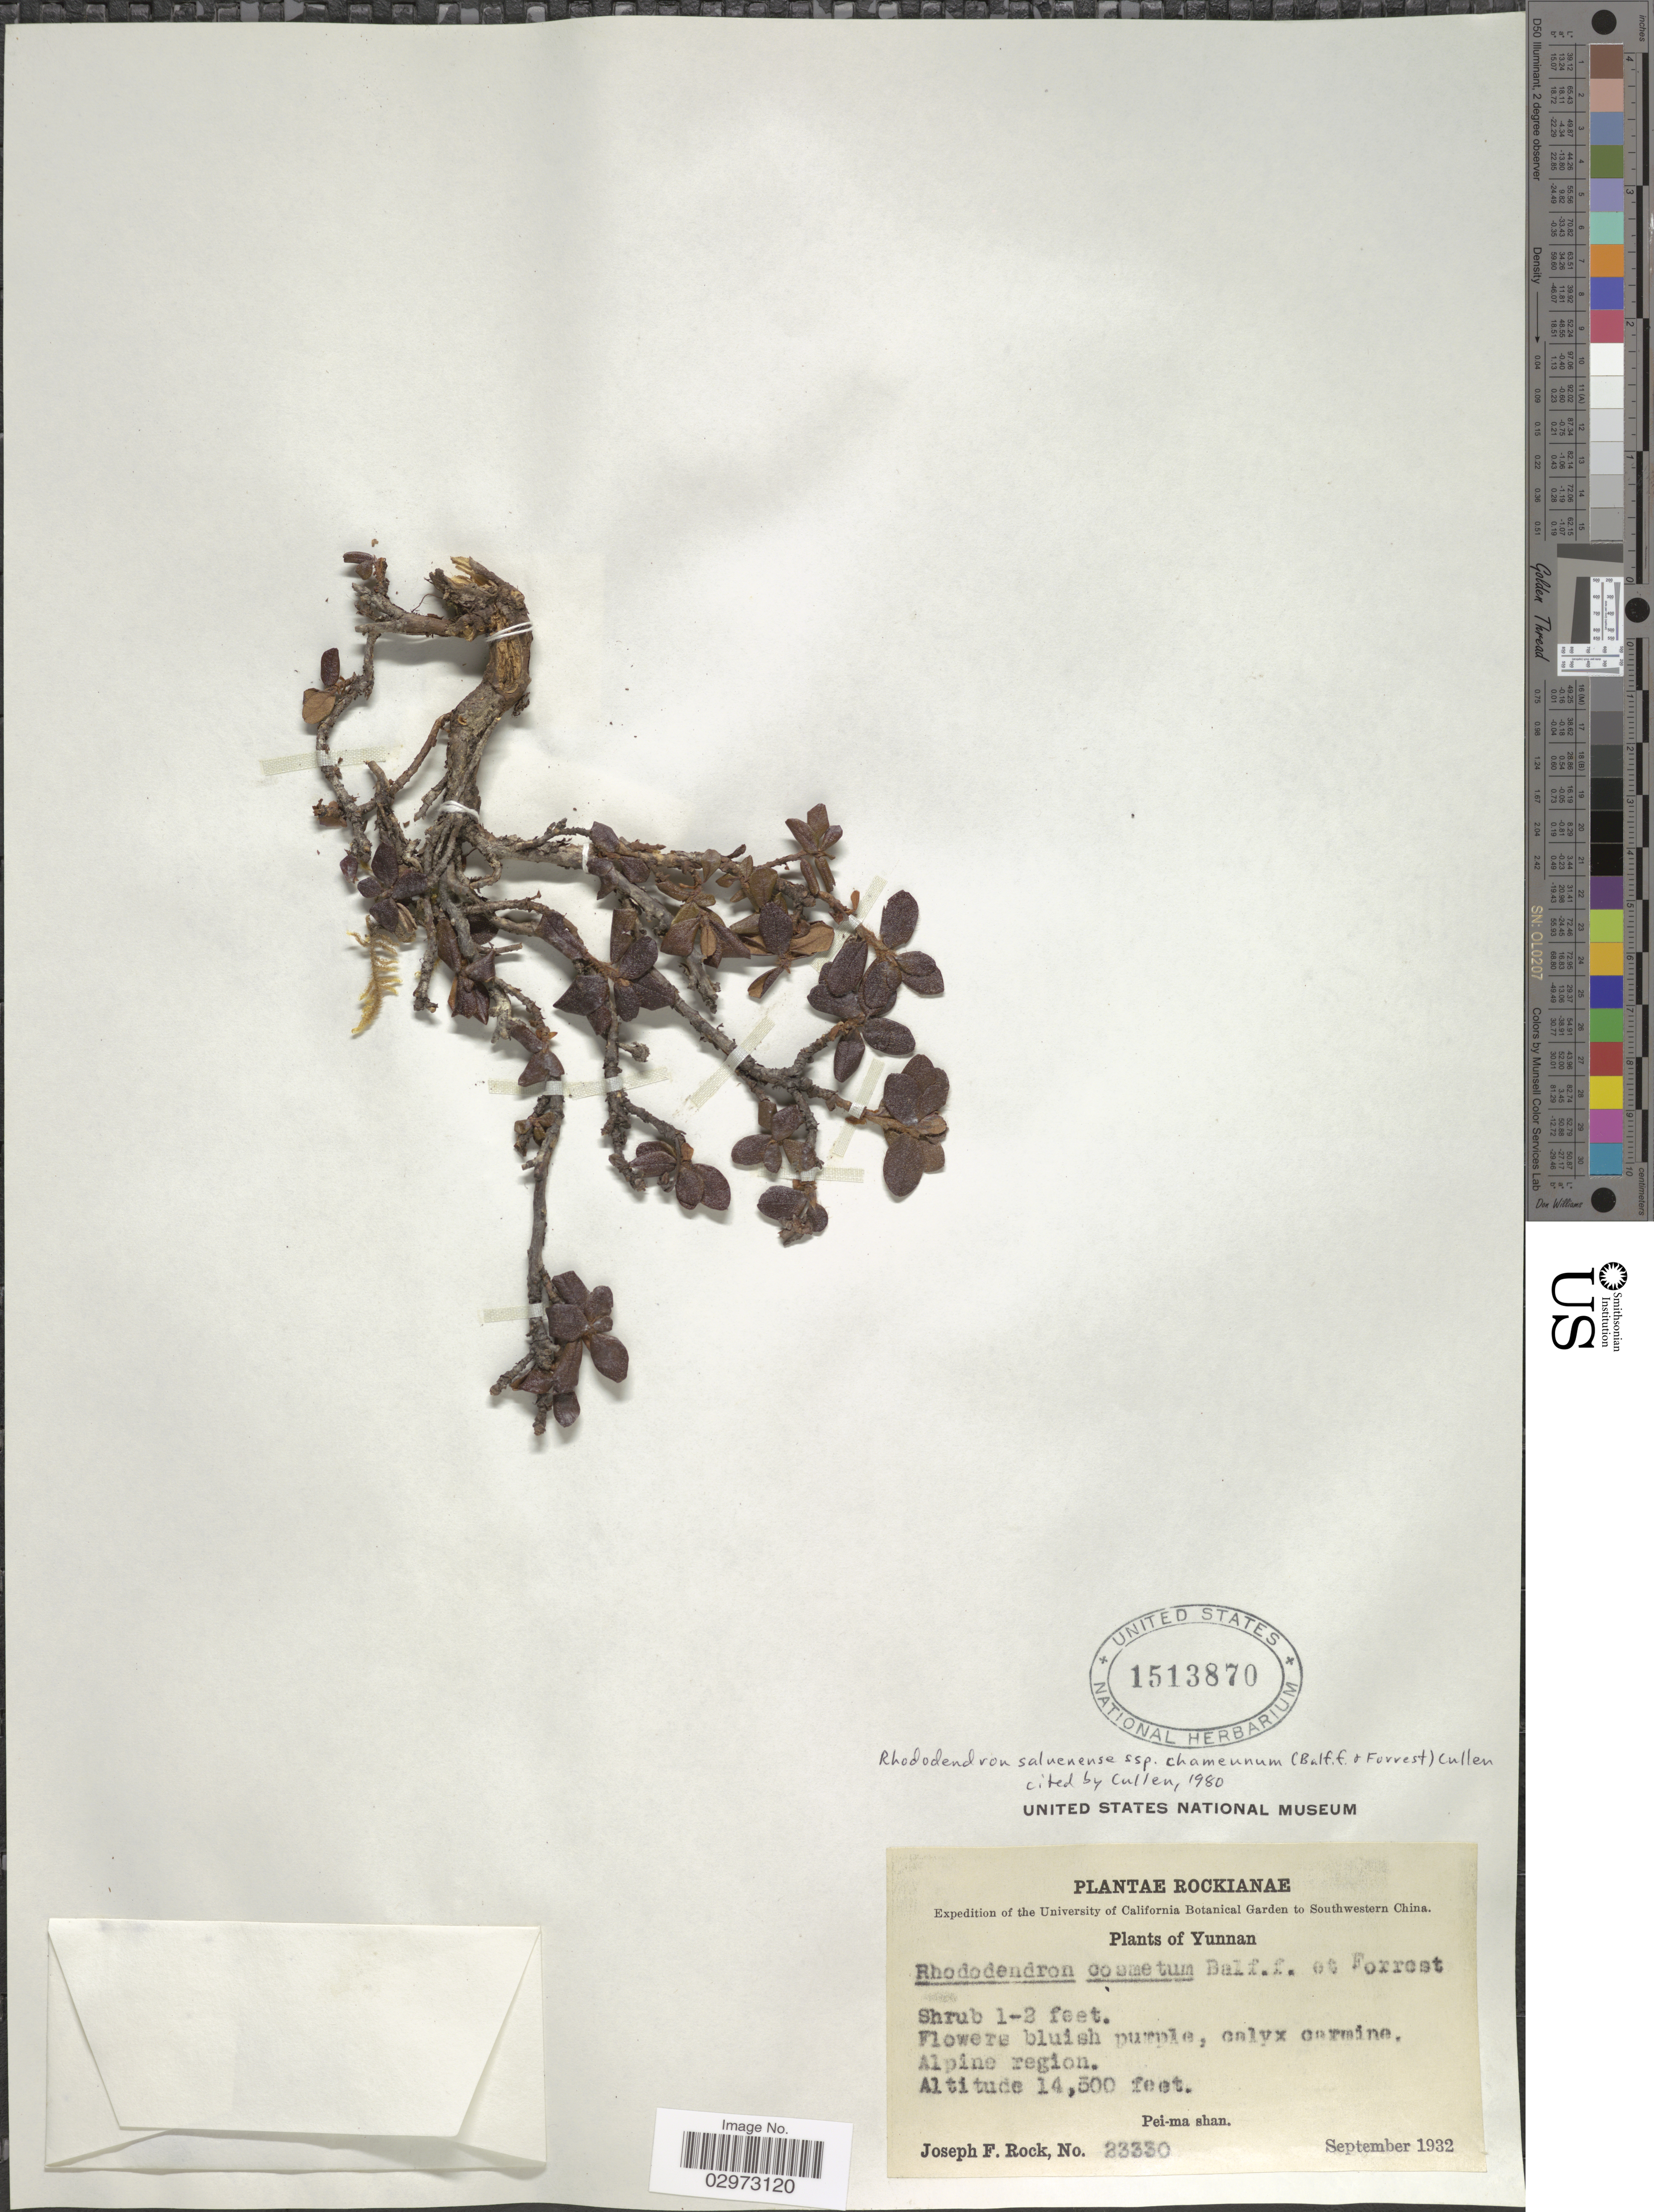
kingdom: Plantae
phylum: Tracheophyta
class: Magnoliopsida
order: Ericales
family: Ericaceae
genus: Rhododendron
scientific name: Rhododendron saluenense subsp. chameunum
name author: (Balf. f. & Forrest) Cullen in Cullen & D.F.Chamb.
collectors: J. F. Rock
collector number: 23330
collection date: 1932-09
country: China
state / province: Yunnan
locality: Southwestern China. Alpine region. Pei-ma shan.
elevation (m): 4420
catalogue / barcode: US 1513870